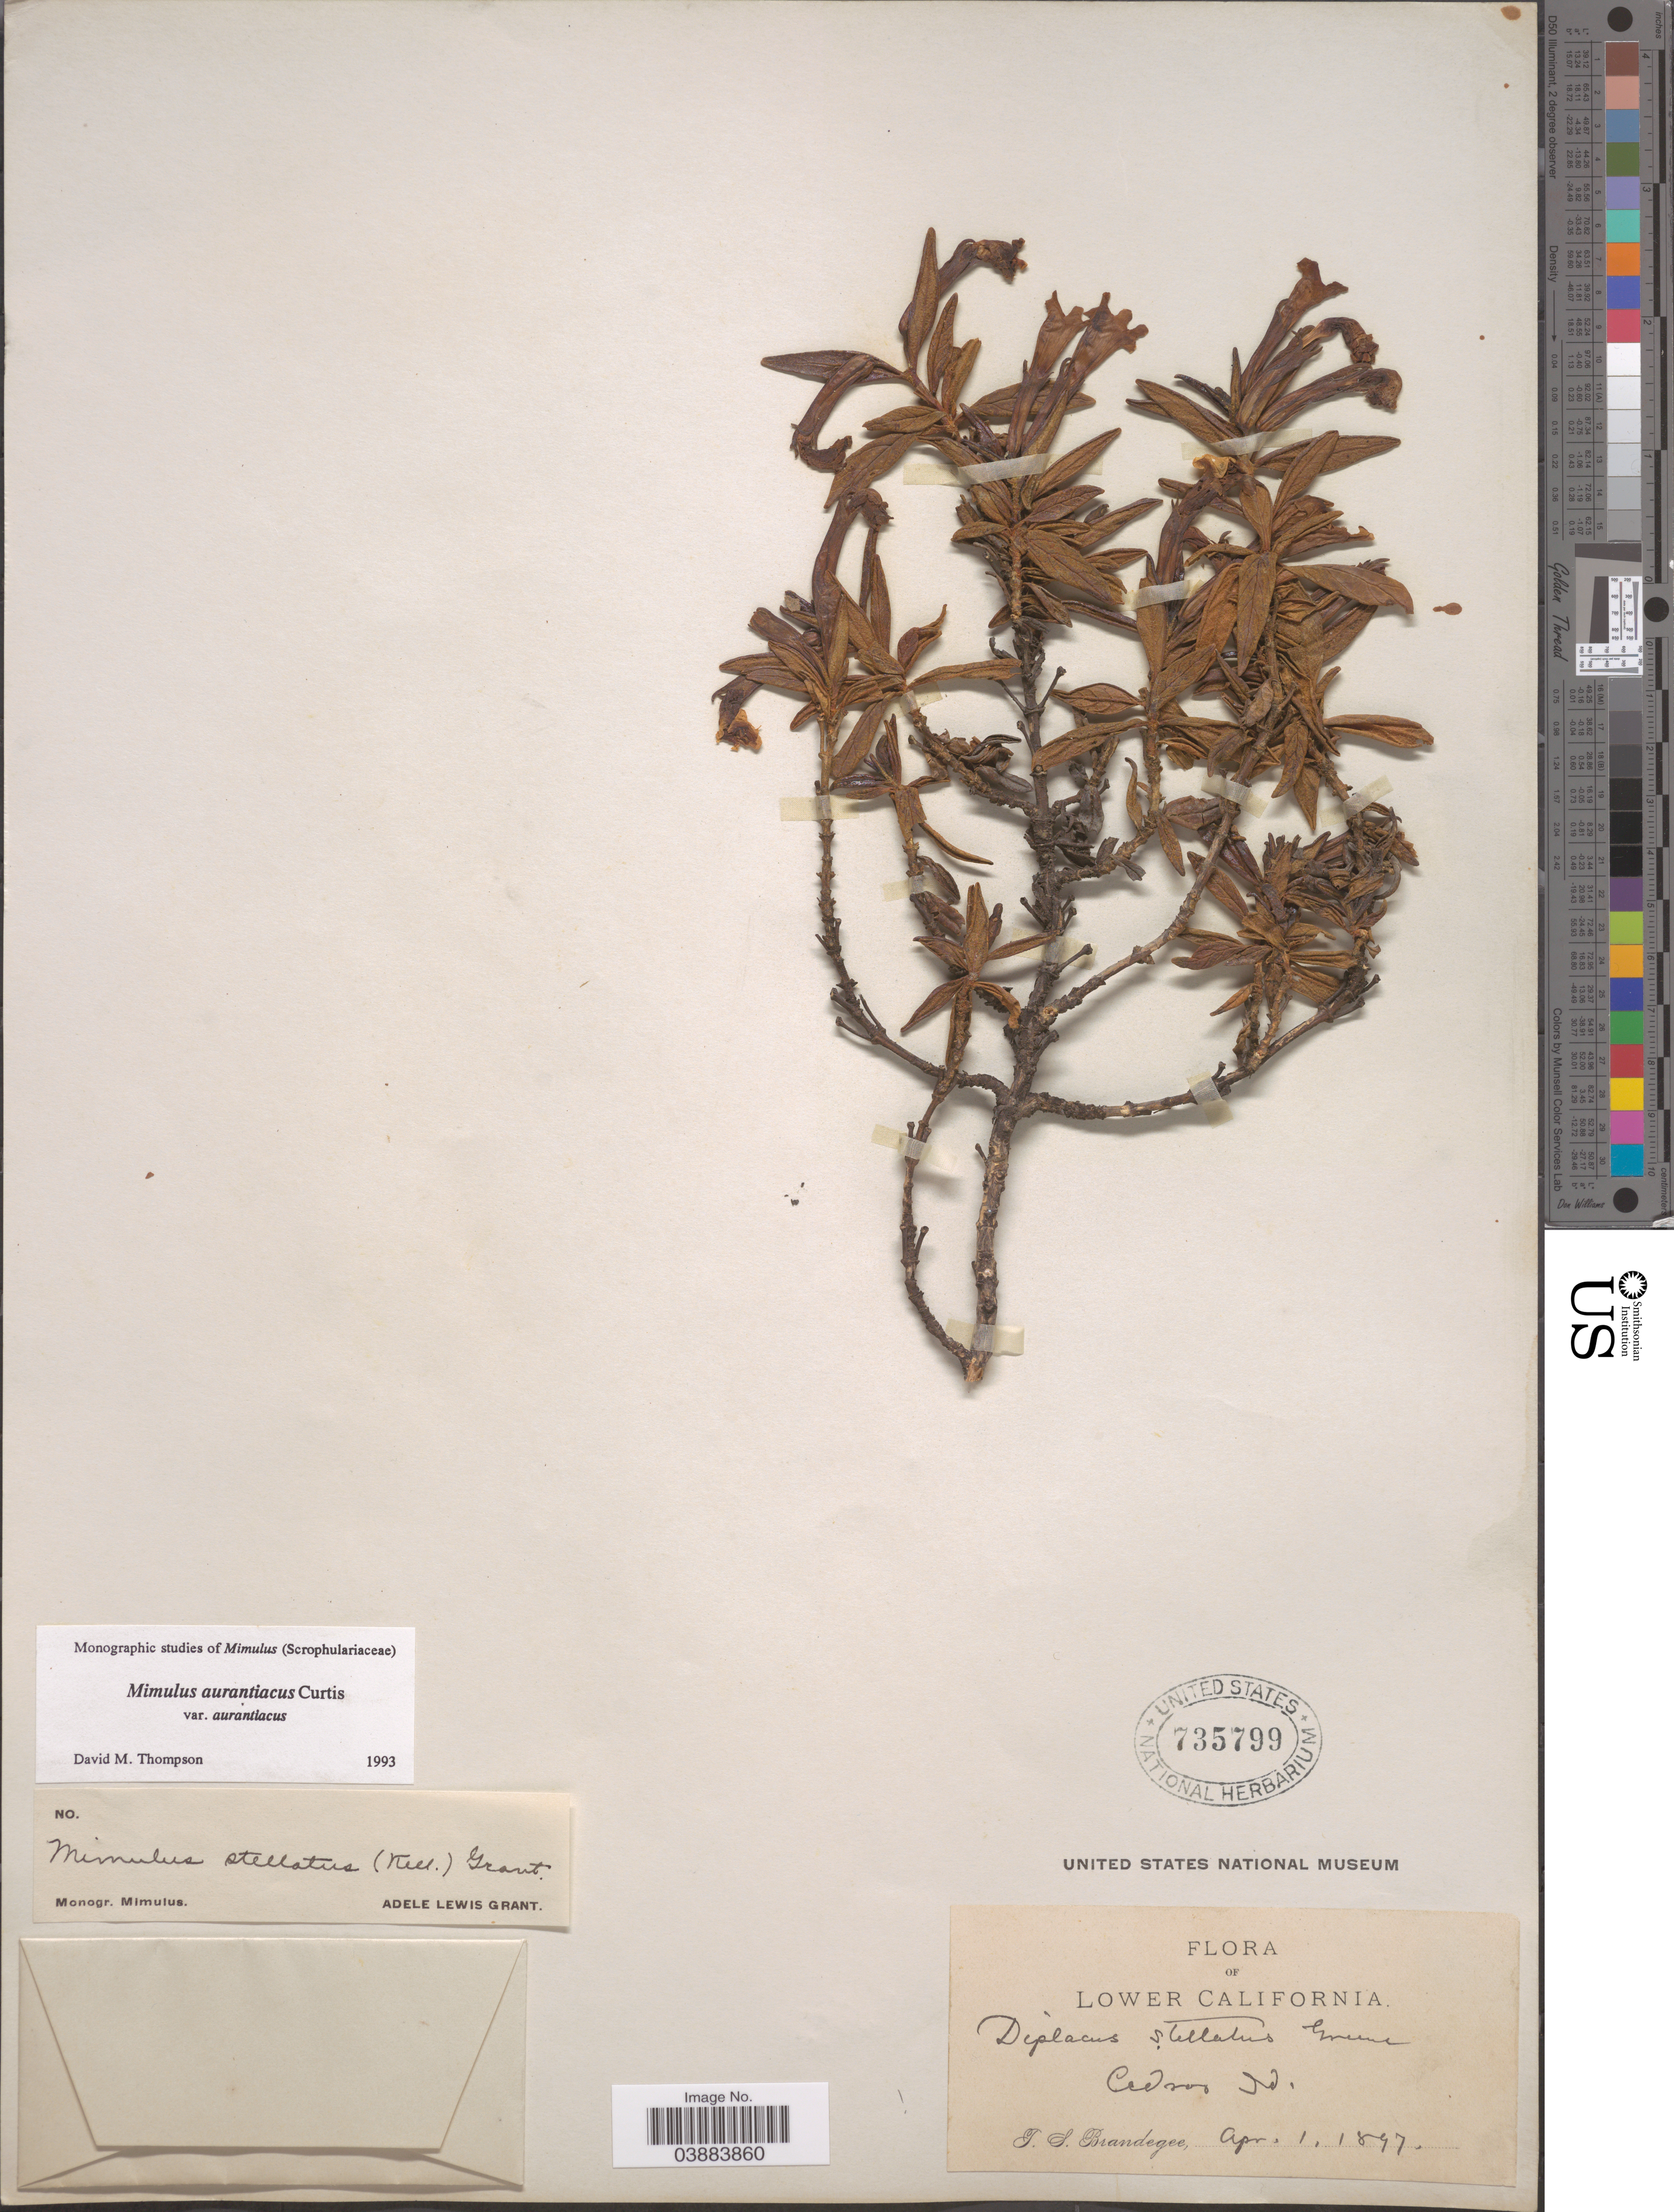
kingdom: Plantae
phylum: Tracheophyta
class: Magnoliopsida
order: Lamiales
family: Phrymaceae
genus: Diplacus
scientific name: Diplacus aurantiacus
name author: (Curtis) Jeps.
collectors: J. S. Brandegee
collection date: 1897-04-01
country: Mexico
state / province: Baja California Norte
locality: Lower California. Cedros Id.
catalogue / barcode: US 735799